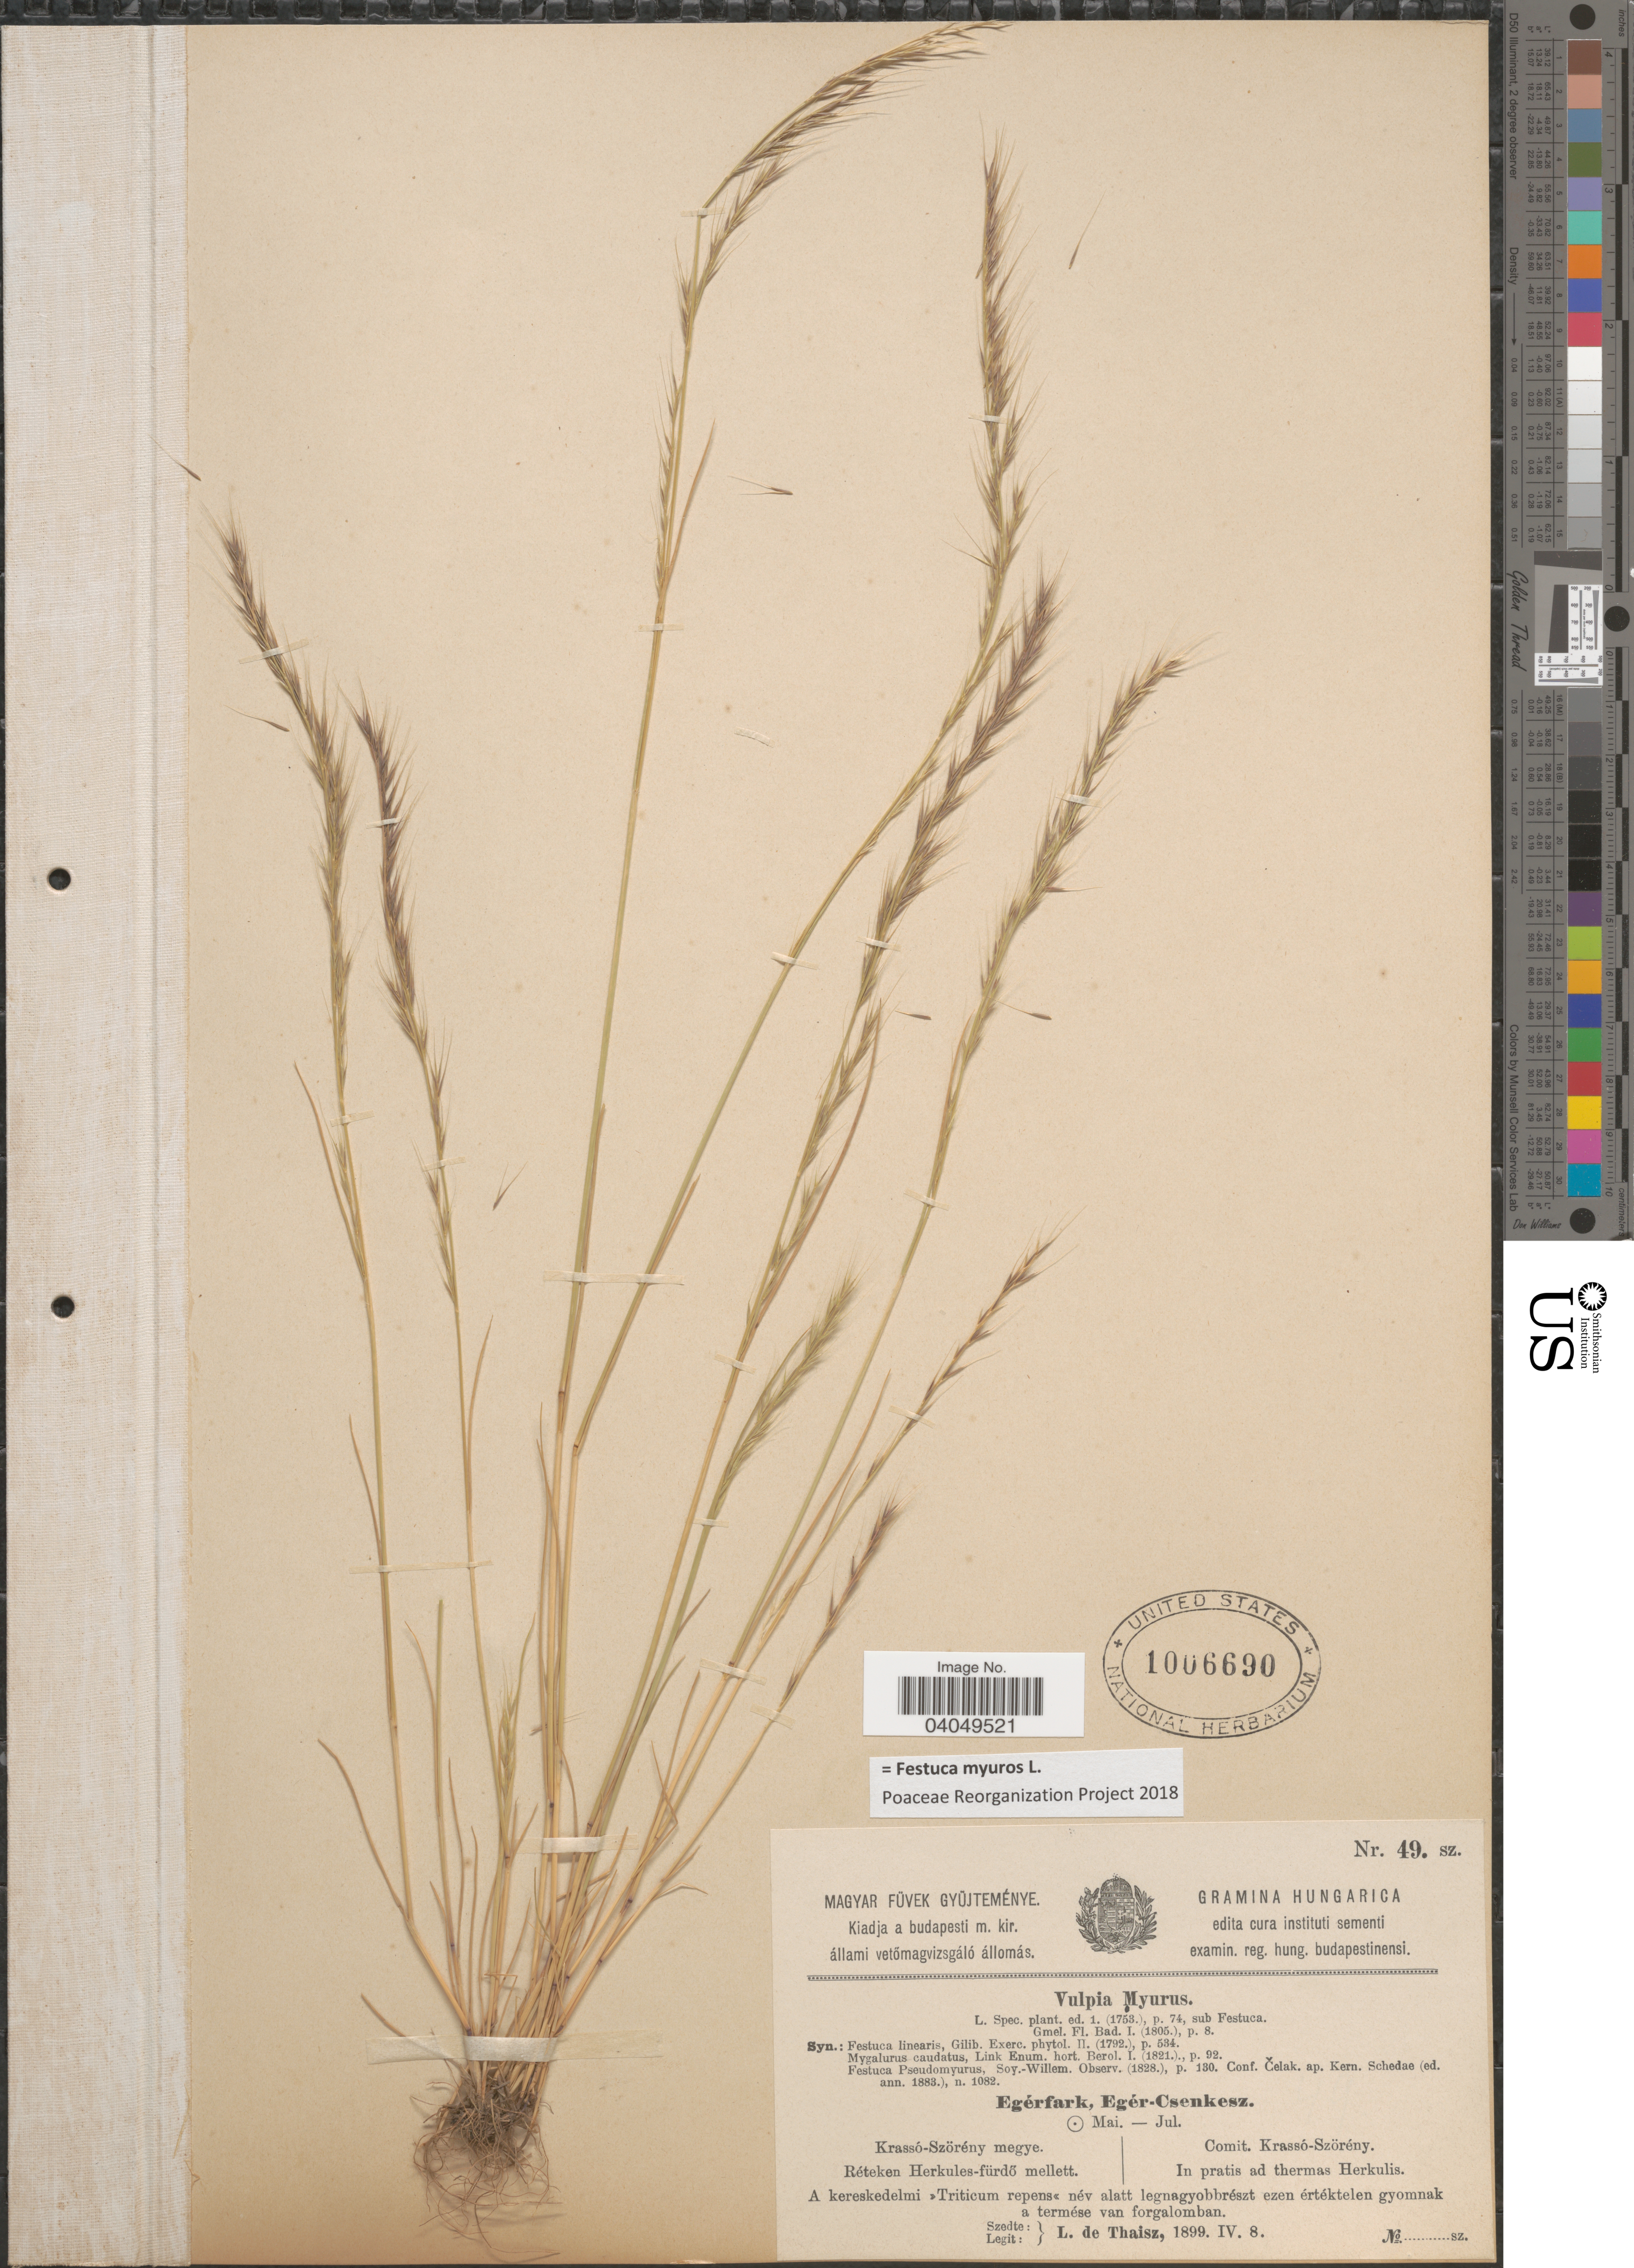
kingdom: Plantae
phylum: Tracheophyta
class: Liliopsida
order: Poales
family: Poaceae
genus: Festuca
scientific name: Festuca myuros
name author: L.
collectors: L. Thaisz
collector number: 49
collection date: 1899-04-08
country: Romania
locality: Comit. Krassó-Szörény. In pratis ad thermas Herkulis.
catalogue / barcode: US 1006690